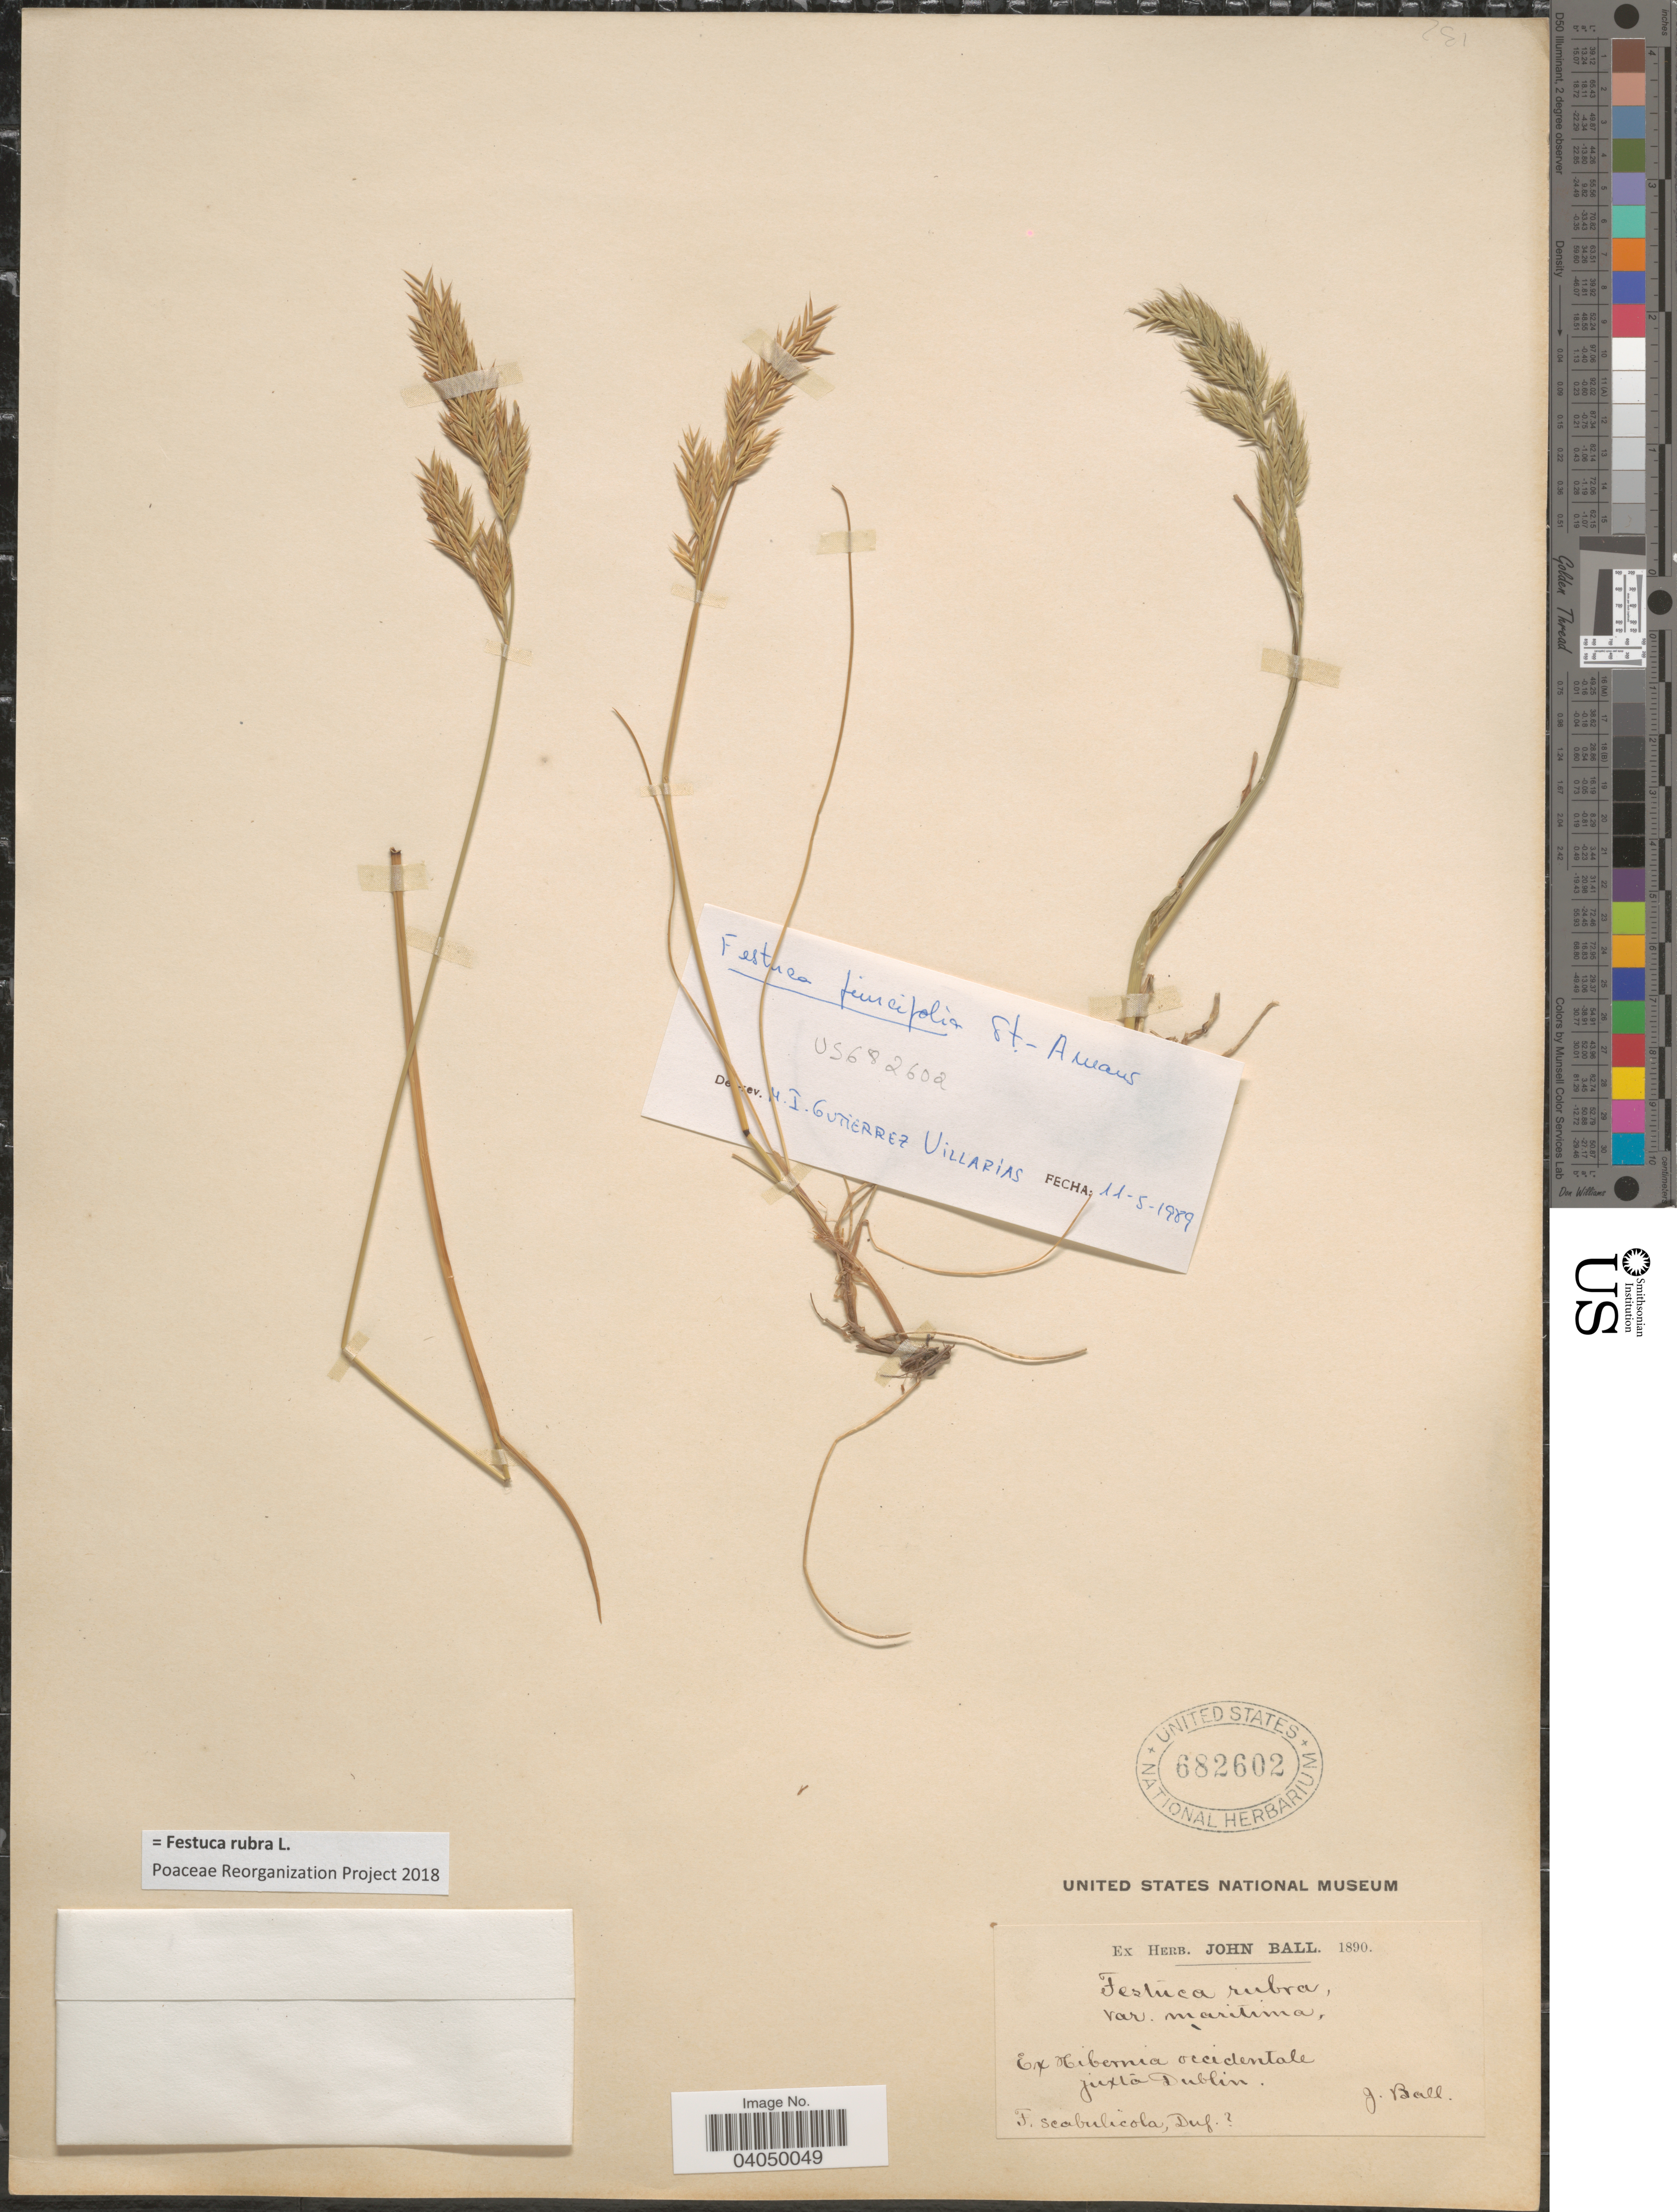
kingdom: Plantae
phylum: Tracheophyta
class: Liliopsida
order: Poales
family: Poaceae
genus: Festuca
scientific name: Festuca rubra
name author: L.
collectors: J. Ball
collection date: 1890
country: Ireland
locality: Ex Hibernia occidentale juxta Dublin.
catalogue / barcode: US 682602